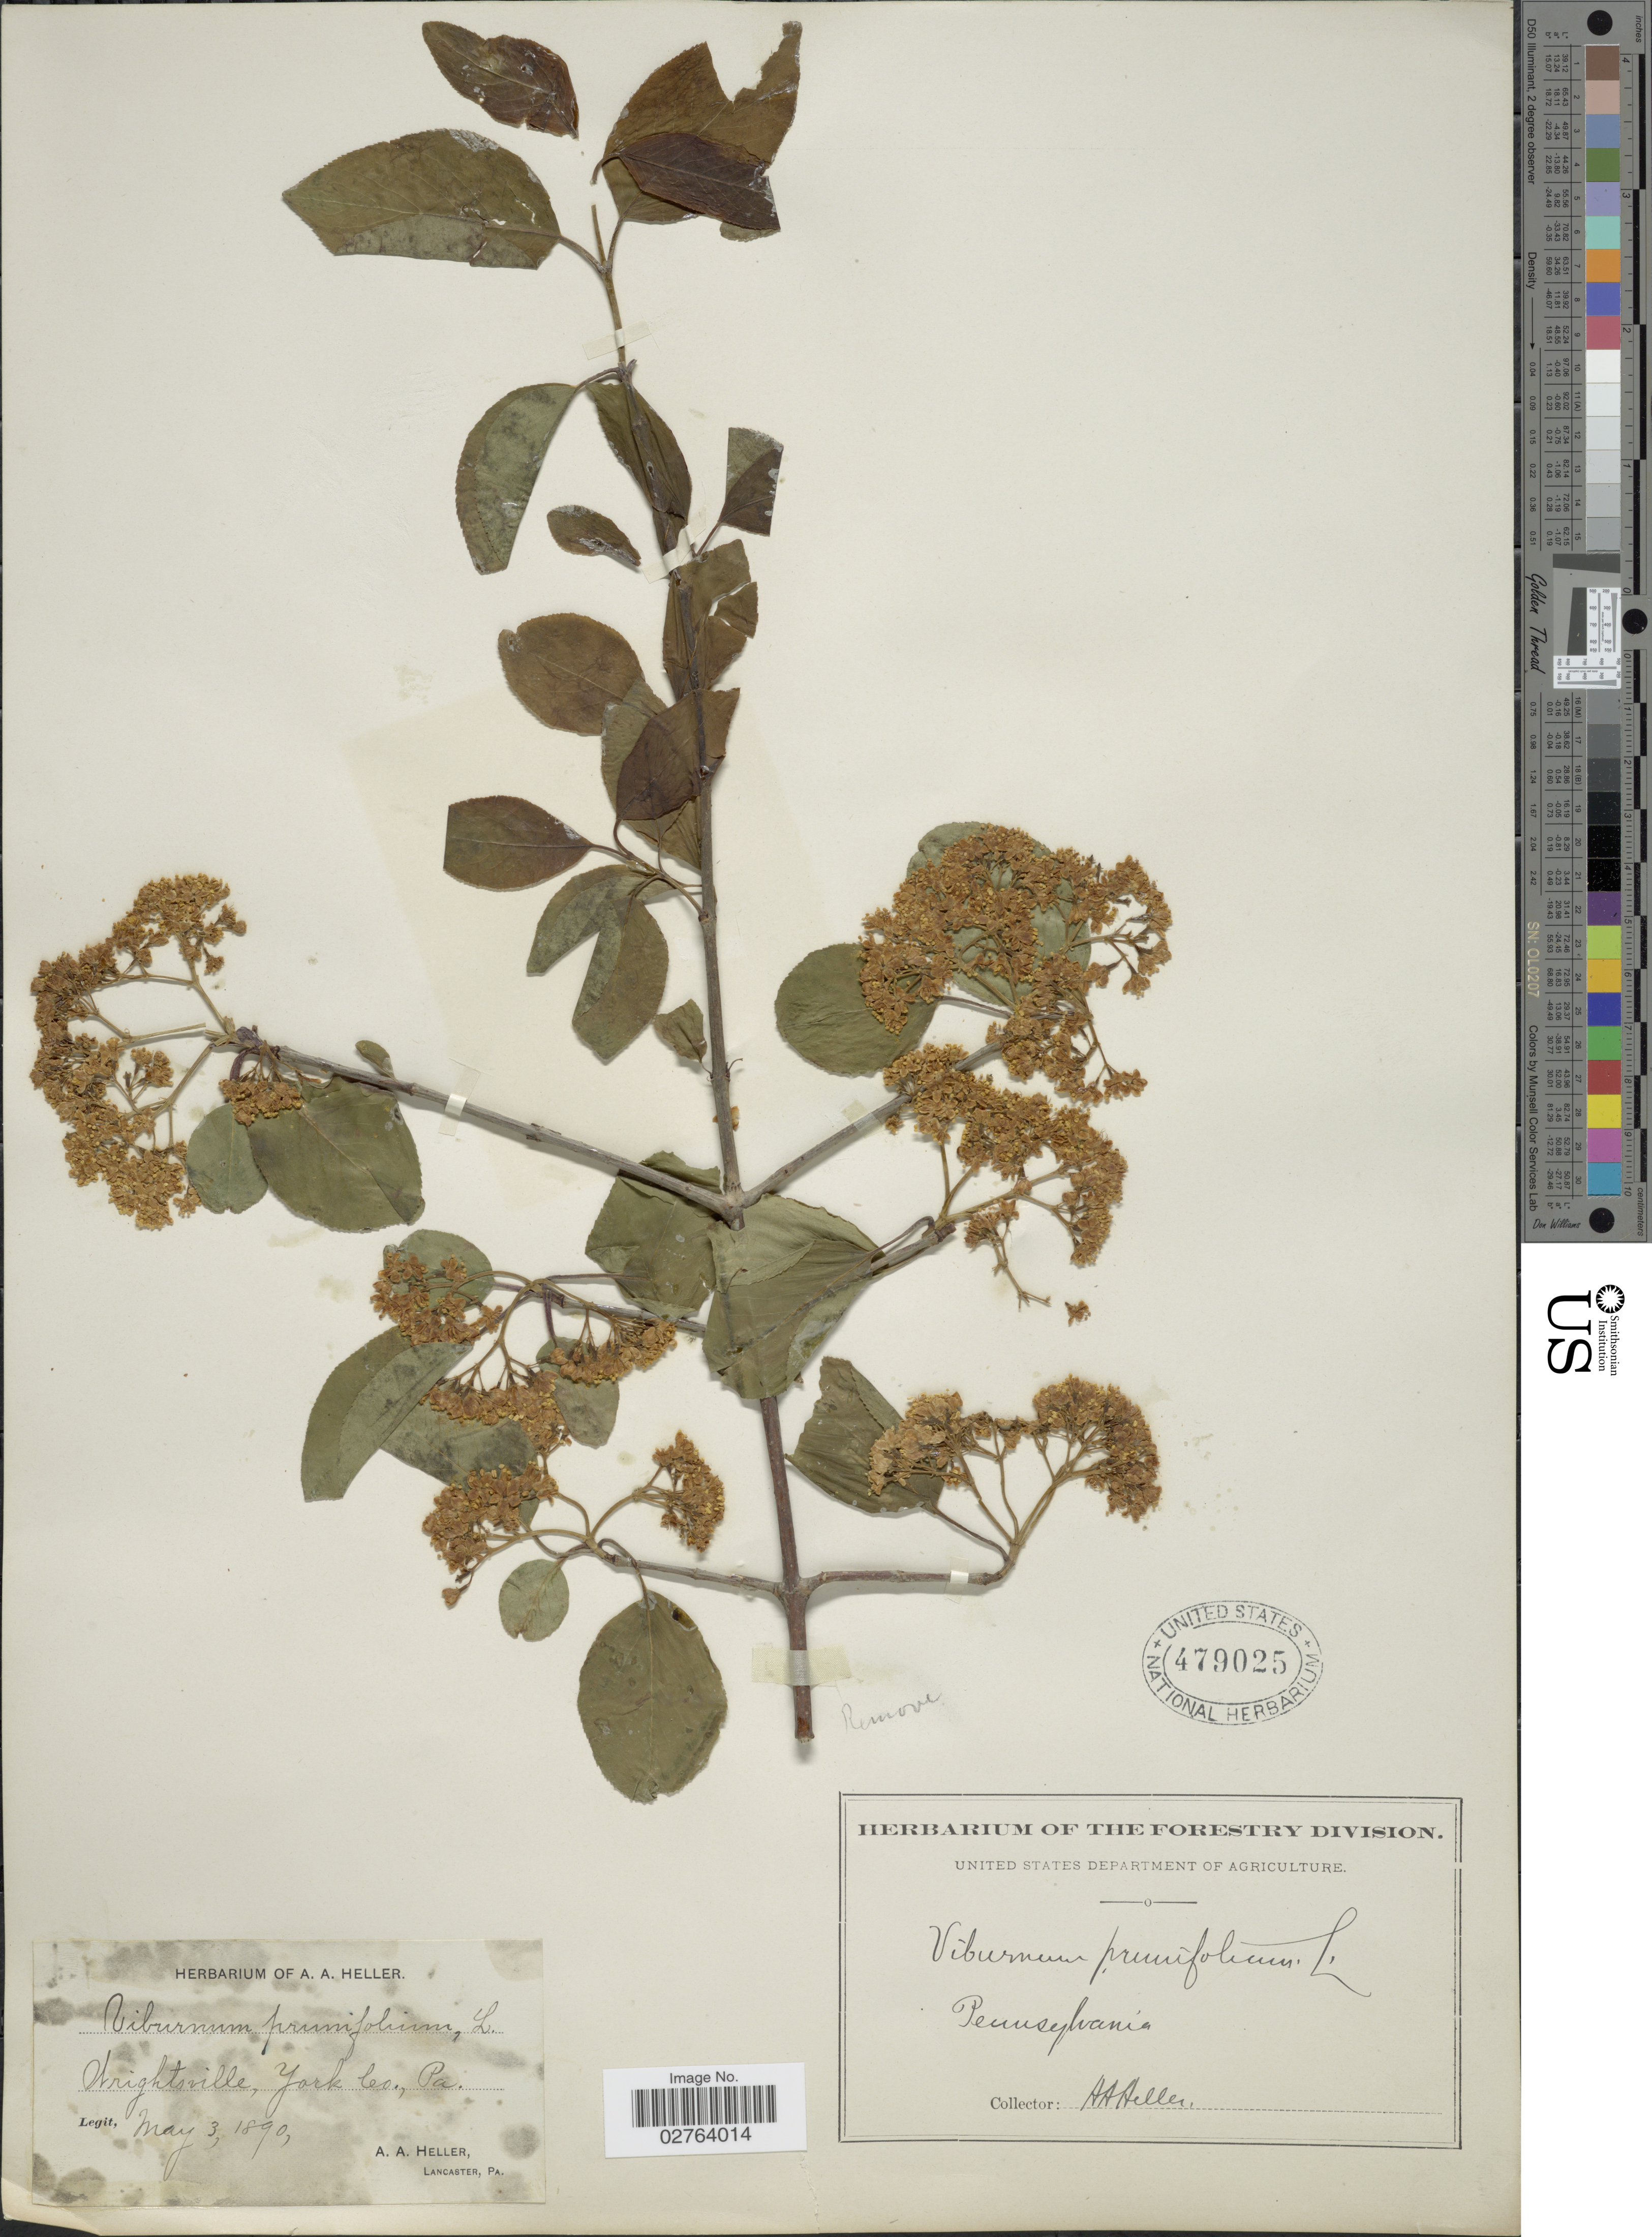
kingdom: Plantae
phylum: Tracheophyta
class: Magnoliopsida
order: Dipsacales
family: Viburnaceae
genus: Viburnum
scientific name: Viburnum prunifolium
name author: L.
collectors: A. A. Heller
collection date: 1890-05-03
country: United States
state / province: Pennsylvania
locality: Wrightsville, York Co.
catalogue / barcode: US 479025